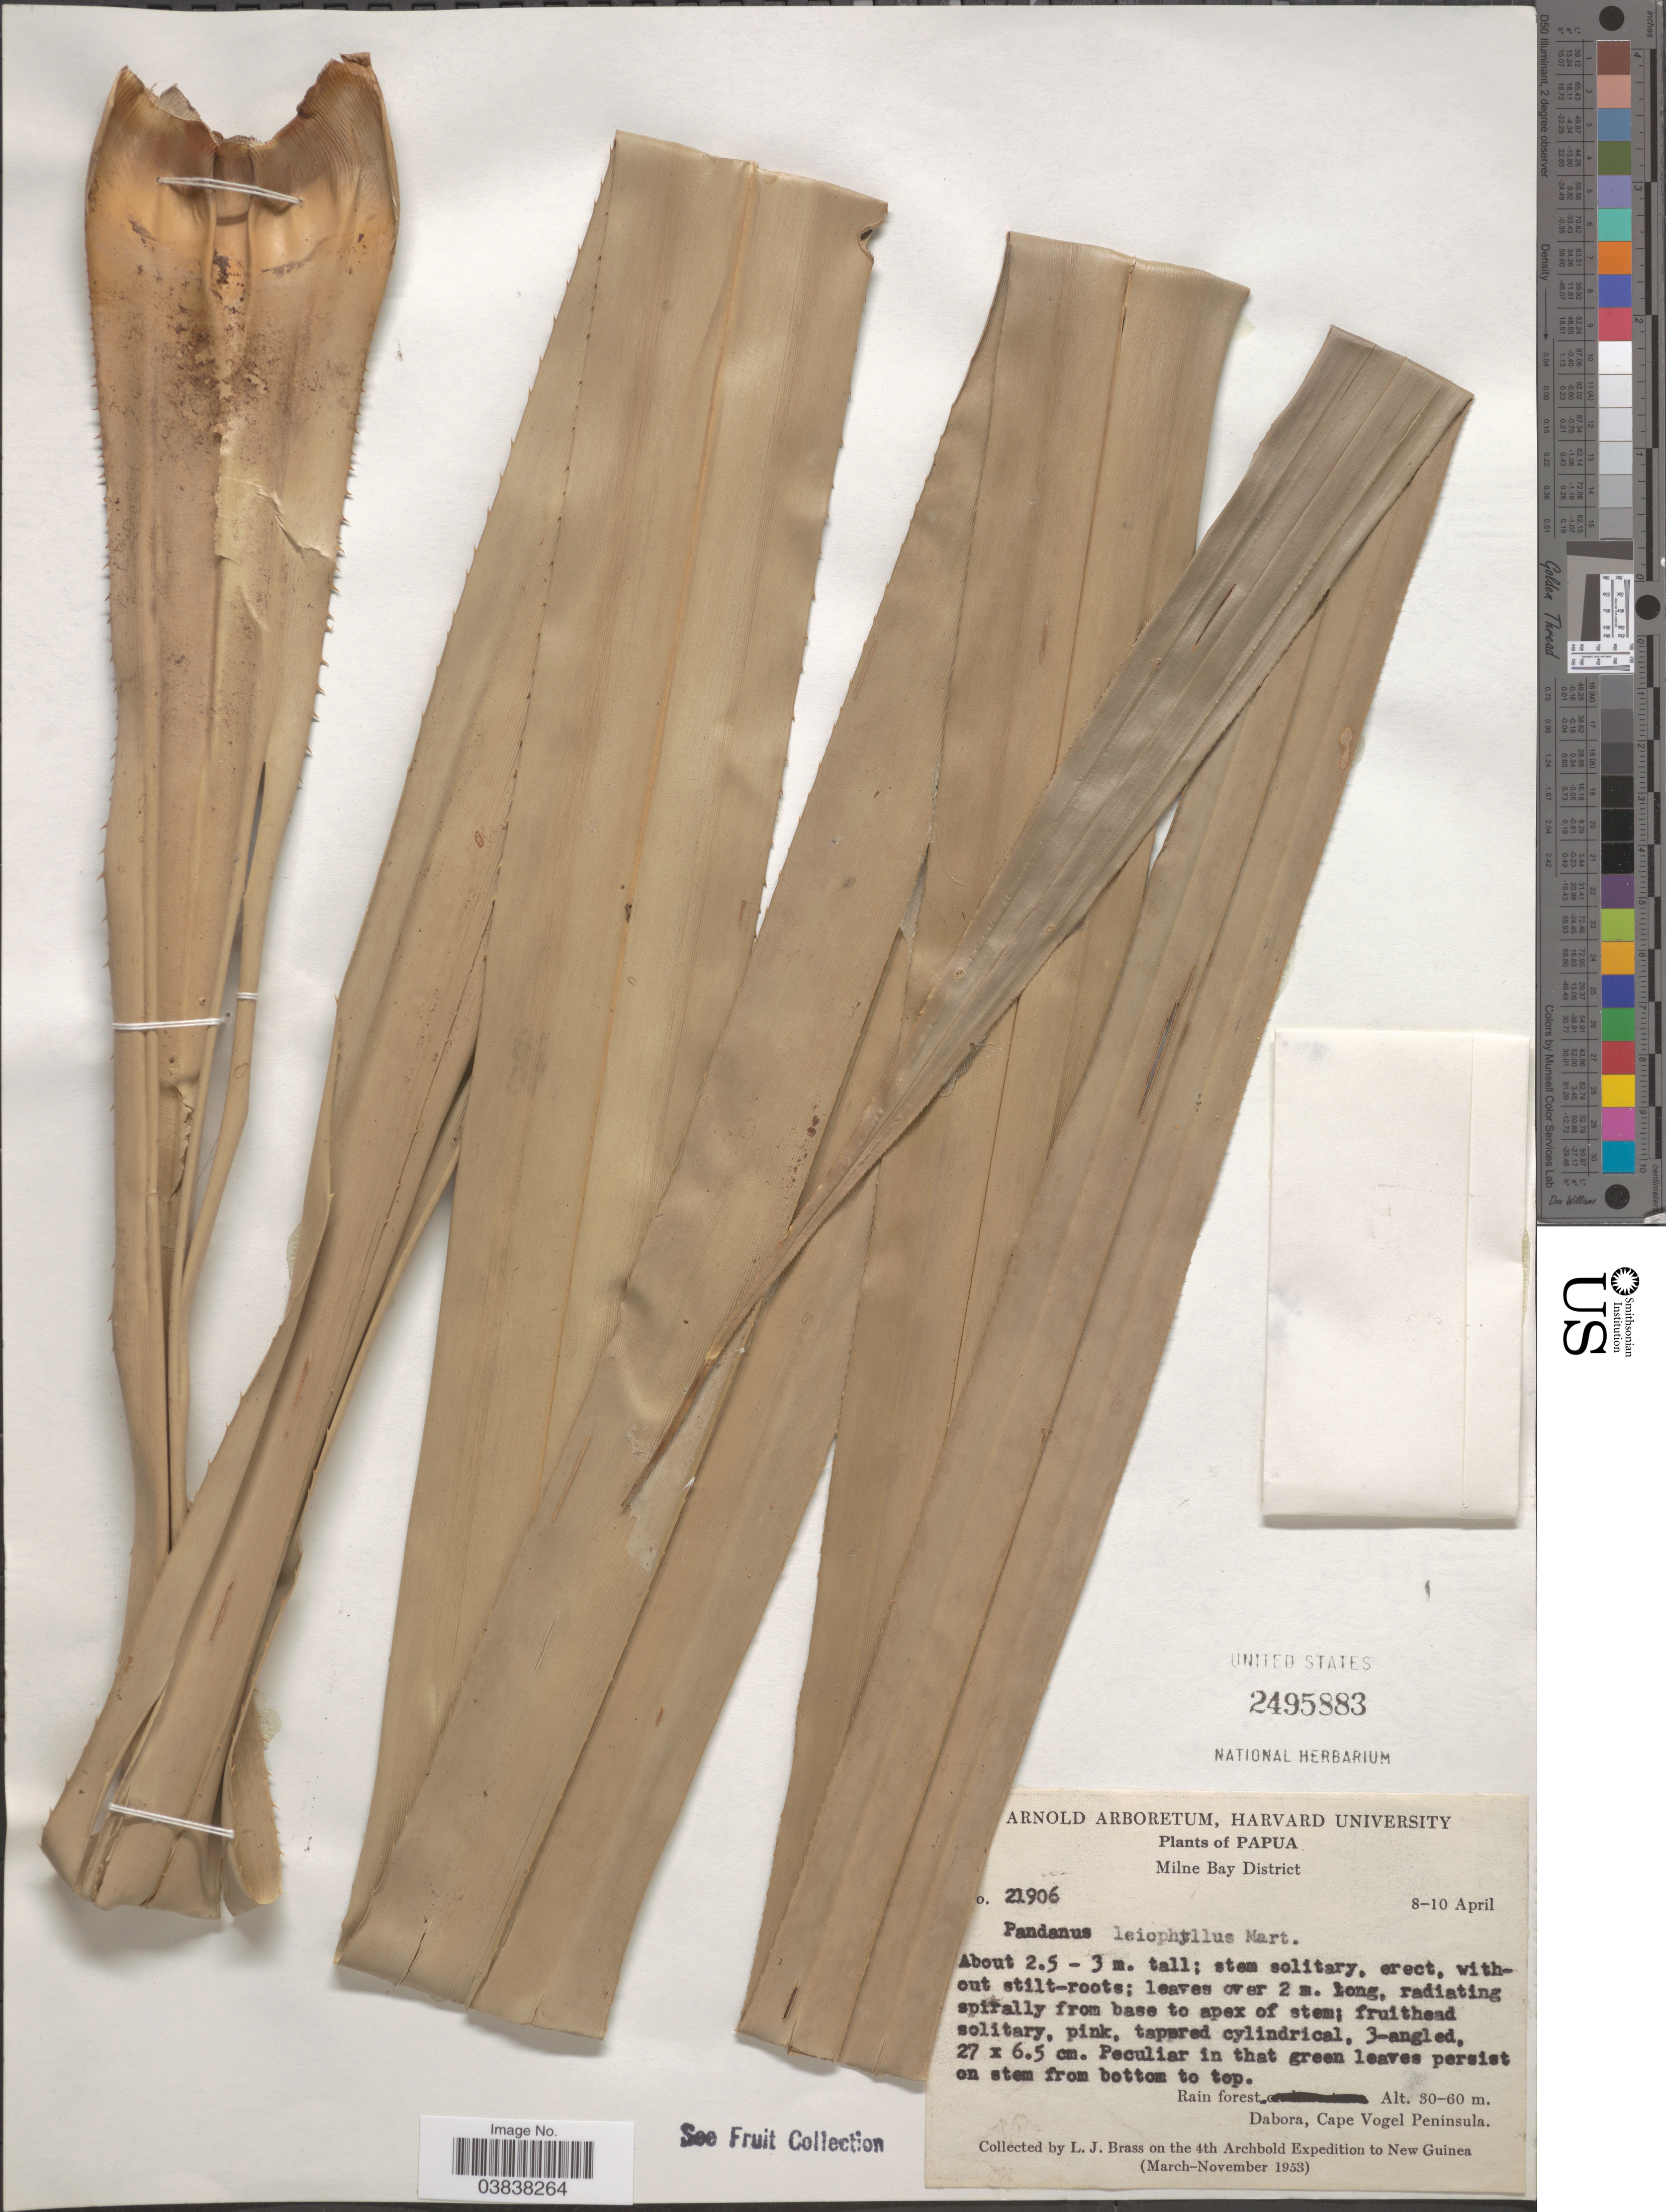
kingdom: Plantae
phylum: Tracheophyta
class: Liliopsida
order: Pandanales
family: Pandanaceae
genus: Pandanus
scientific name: Pandanus leiophyllus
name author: Martelli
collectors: L. J. Brass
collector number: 21906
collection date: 1953-04-08/1953-04-10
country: Papua New Guinea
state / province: Milne Bay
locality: Papua. Milne Bay District. Dabora, Cape Vogel Peninsula. New Guinea.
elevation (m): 30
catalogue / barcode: US 2495883